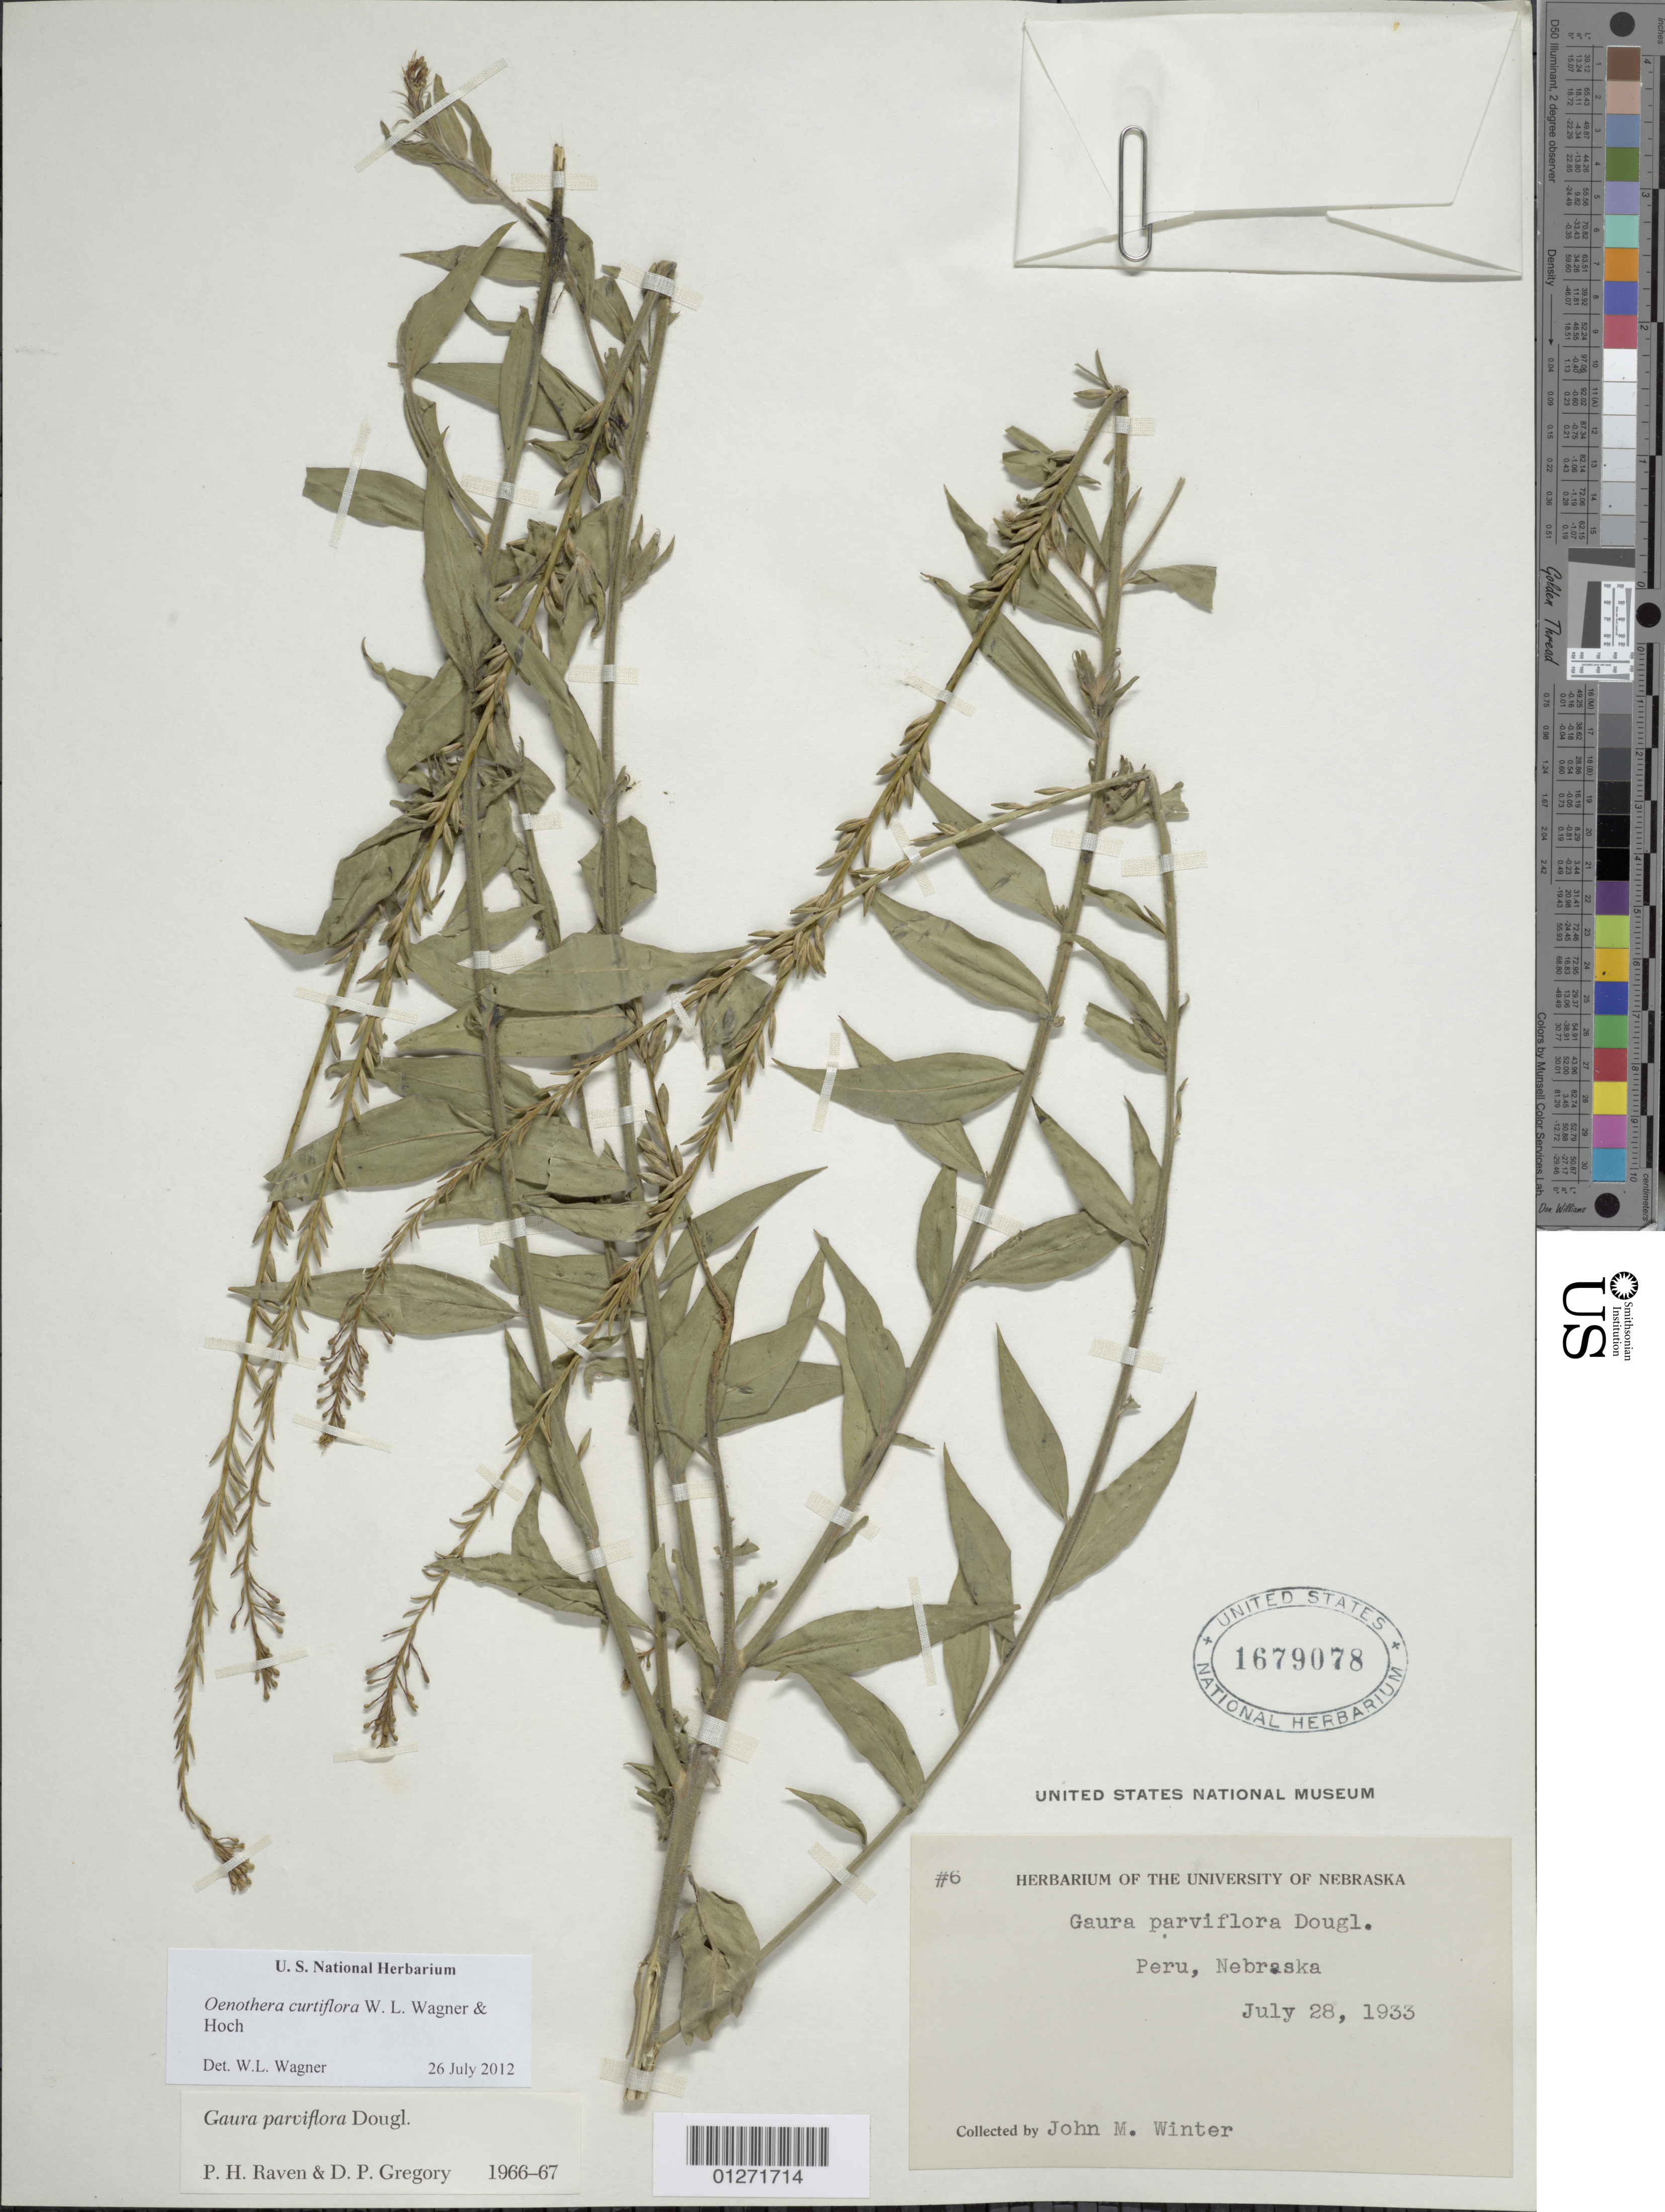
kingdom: Plantae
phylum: Tracheophyta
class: Magnoliopsida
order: Myrtales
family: Onagraceae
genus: Oenothera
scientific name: Oenothera curtiflora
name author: W.L. Wagner & Hoch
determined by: Wagner, W. L., (BOT), Smithsonian Institution - National Museum of Natural History (UNITED STATES)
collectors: J. M. Winter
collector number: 6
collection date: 1933-07-28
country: United States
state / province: Nebraska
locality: Peru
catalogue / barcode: US 1679078